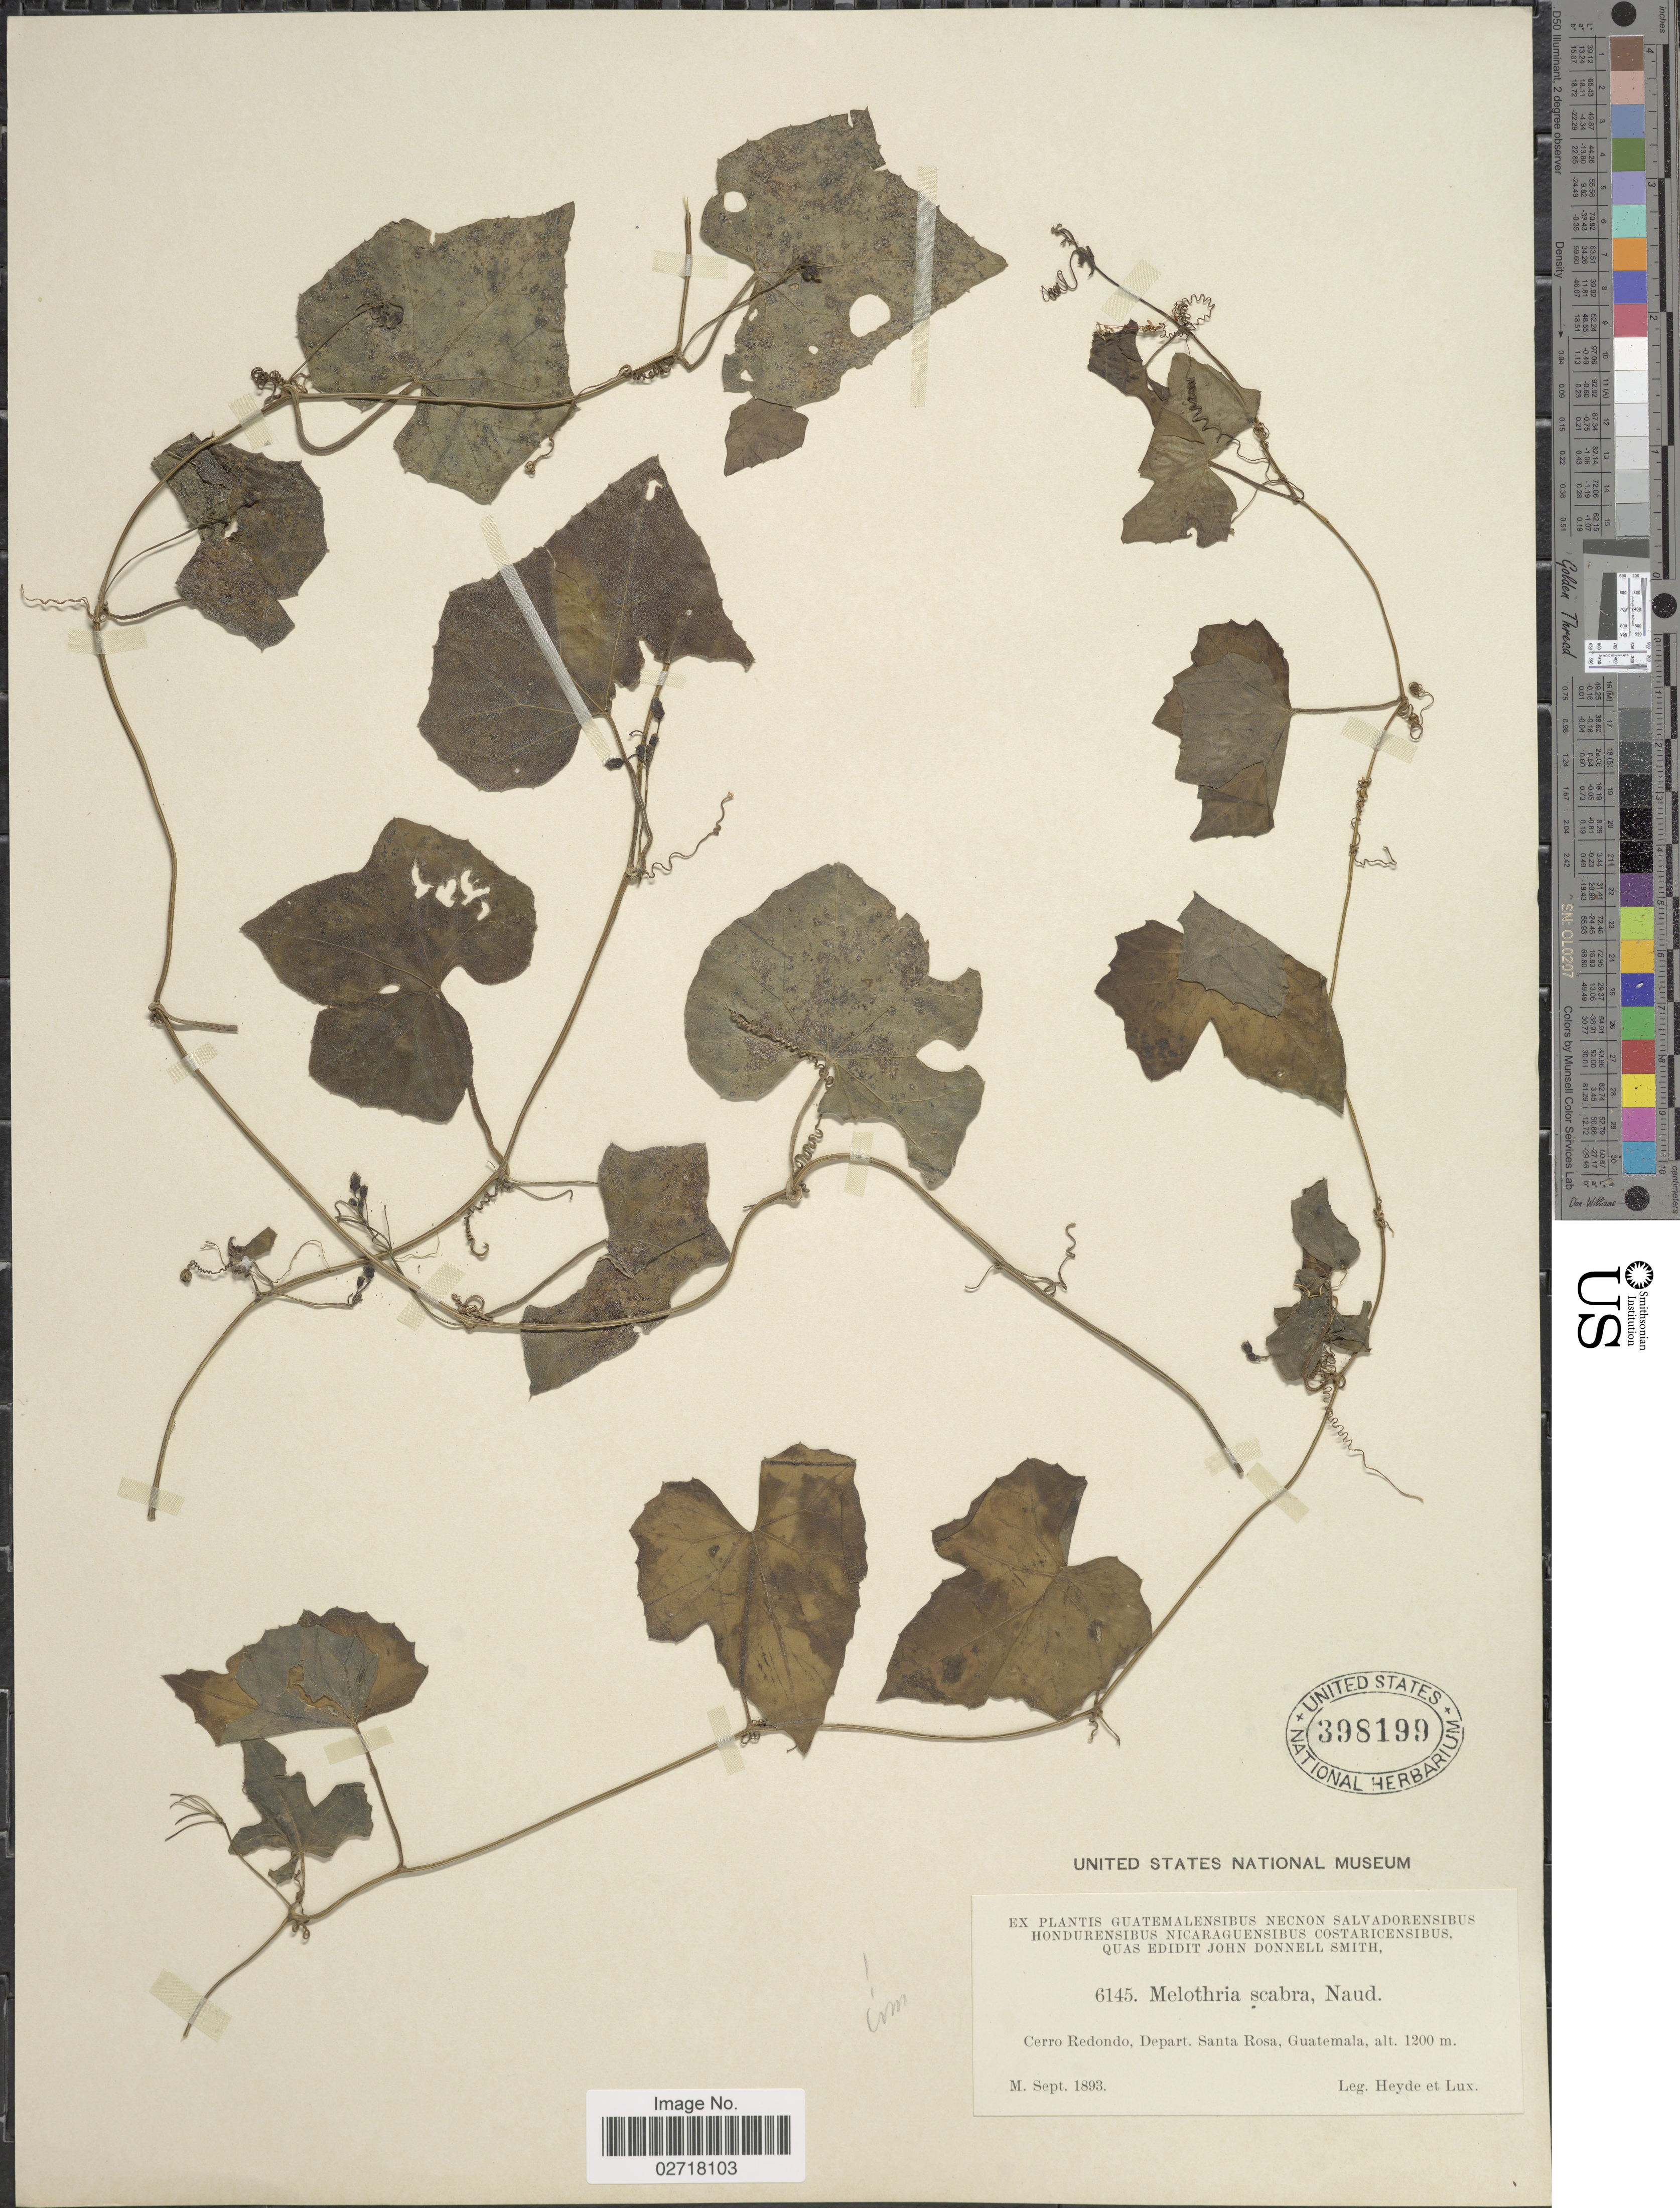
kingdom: Plantae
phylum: Tracheophyta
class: Magnoliopsida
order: Cucurbitales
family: Cucurbitaceae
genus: Melothria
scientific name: Melothria scabra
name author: Naudin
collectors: Heyde & Lux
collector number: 6145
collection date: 1893-09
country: Guatemala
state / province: Santa Rosa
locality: Cerro Redondo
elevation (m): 1200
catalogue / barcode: US 398199